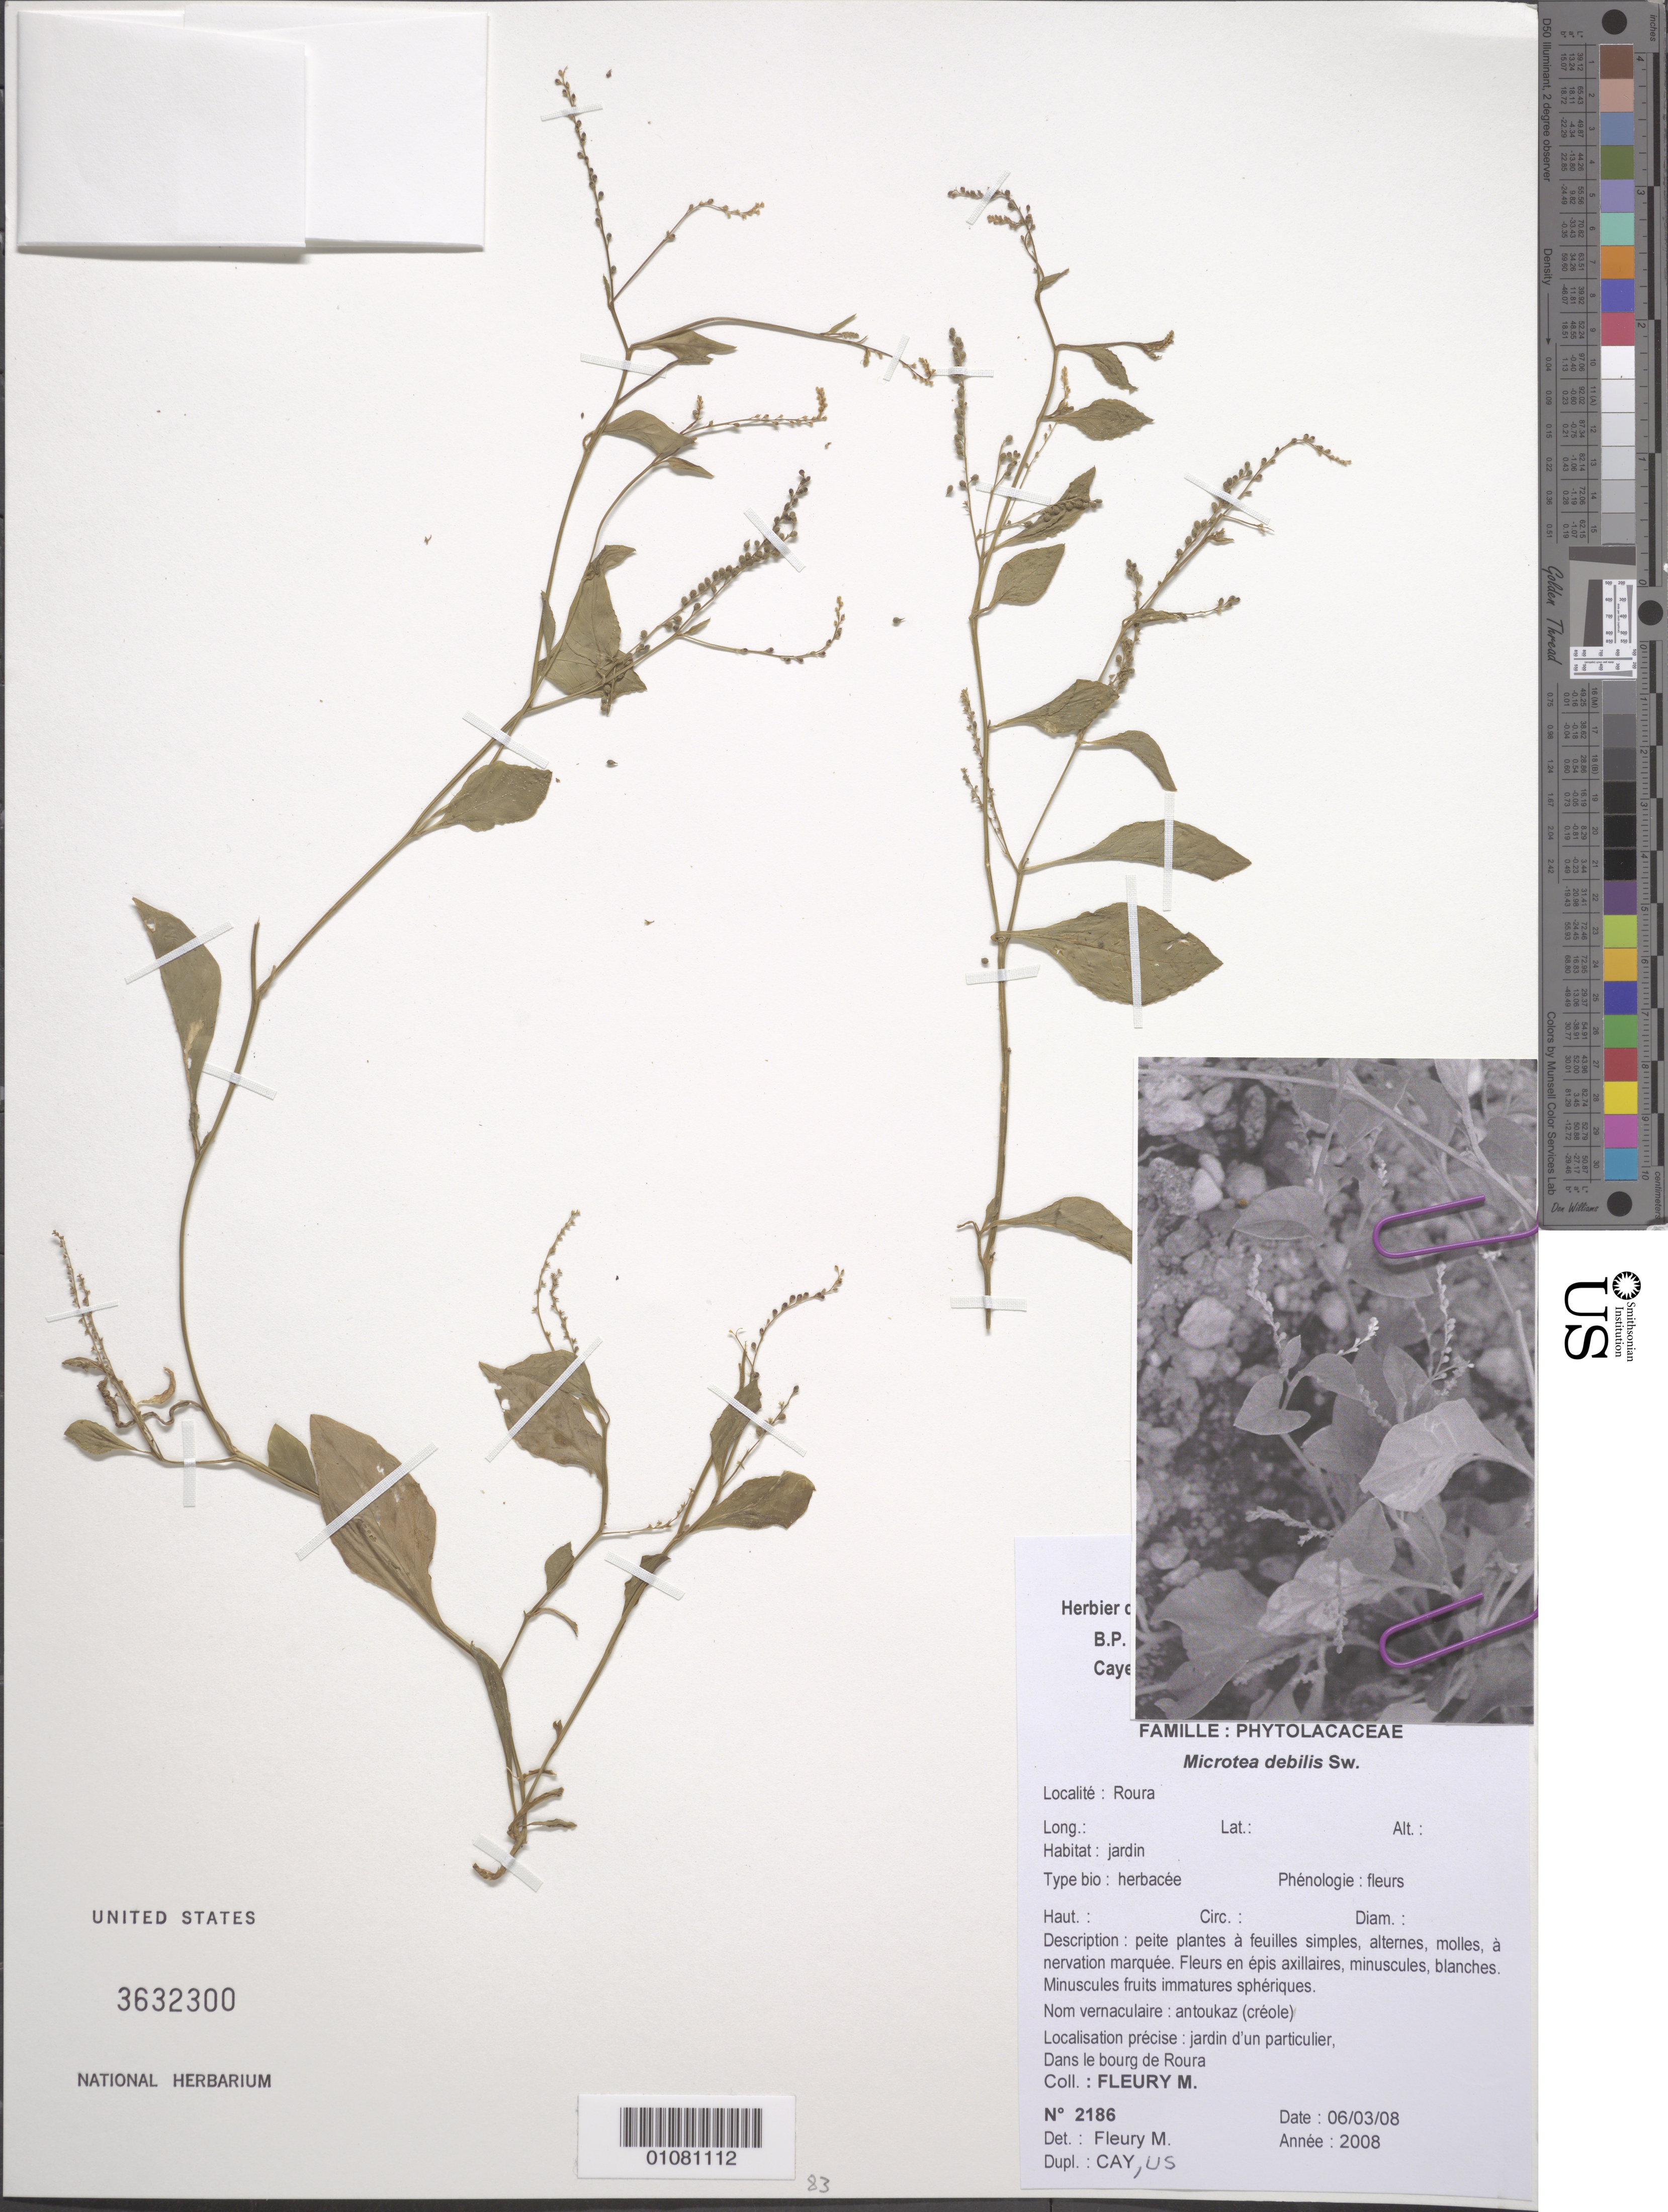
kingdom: Plantae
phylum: Tracheophyta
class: Magnoliopsida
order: Caryophyllales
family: Microteaceae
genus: Microtea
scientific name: Microtea debilis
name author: Sw.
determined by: Fleury, M.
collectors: M. Fleury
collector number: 2186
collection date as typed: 3-Jun-08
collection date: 2008-06-03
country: French Guiana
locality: Roura. Jardin d'un particulier. Dans le bourg de Roura.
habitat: Jardin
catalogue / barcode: US 3632300